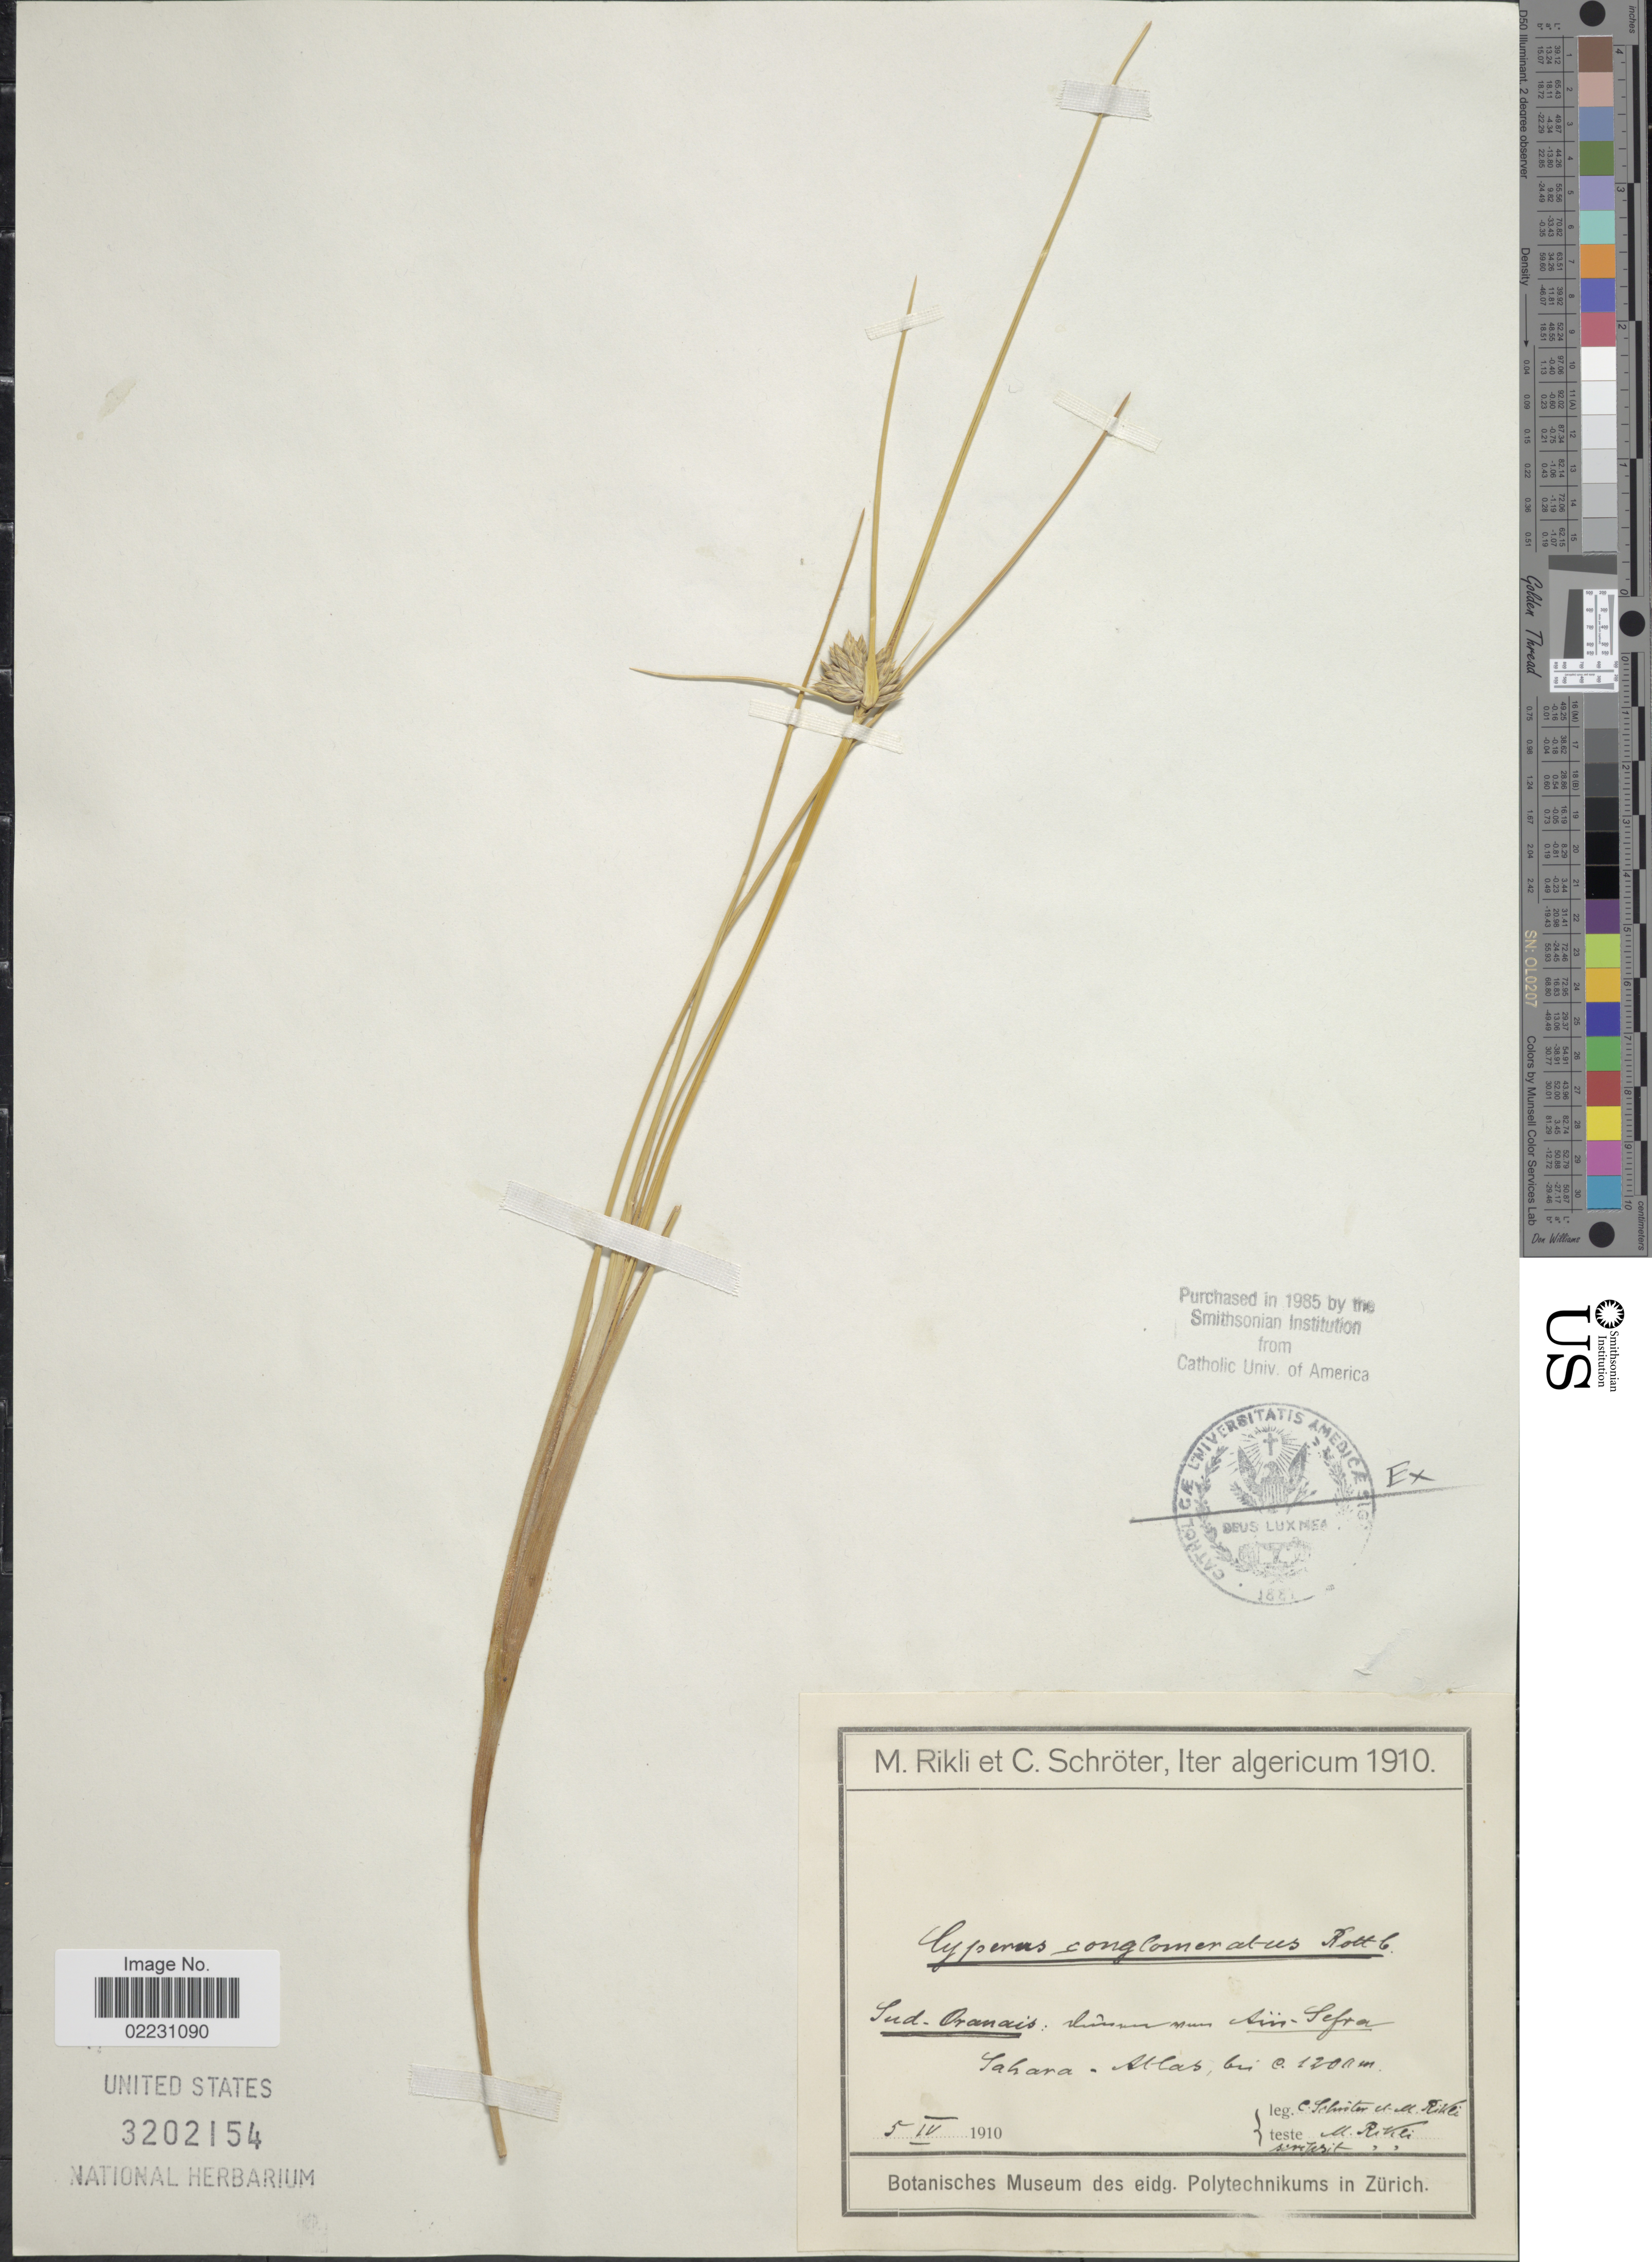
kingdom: Plantae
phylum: Tracheophyta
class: Liliopsida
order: Poales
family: Cyperaceae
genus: Cyperus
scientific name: Cyperus conglomeratus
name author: Rottb.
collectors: Schröter, C. & M. Rikei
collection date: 1910-04-05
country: Algeria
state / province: Oran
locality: Sud-Oranais: [illegible text] Ain-Sefra Shara - Atlas.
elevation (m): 1200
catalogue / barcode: US 3202154